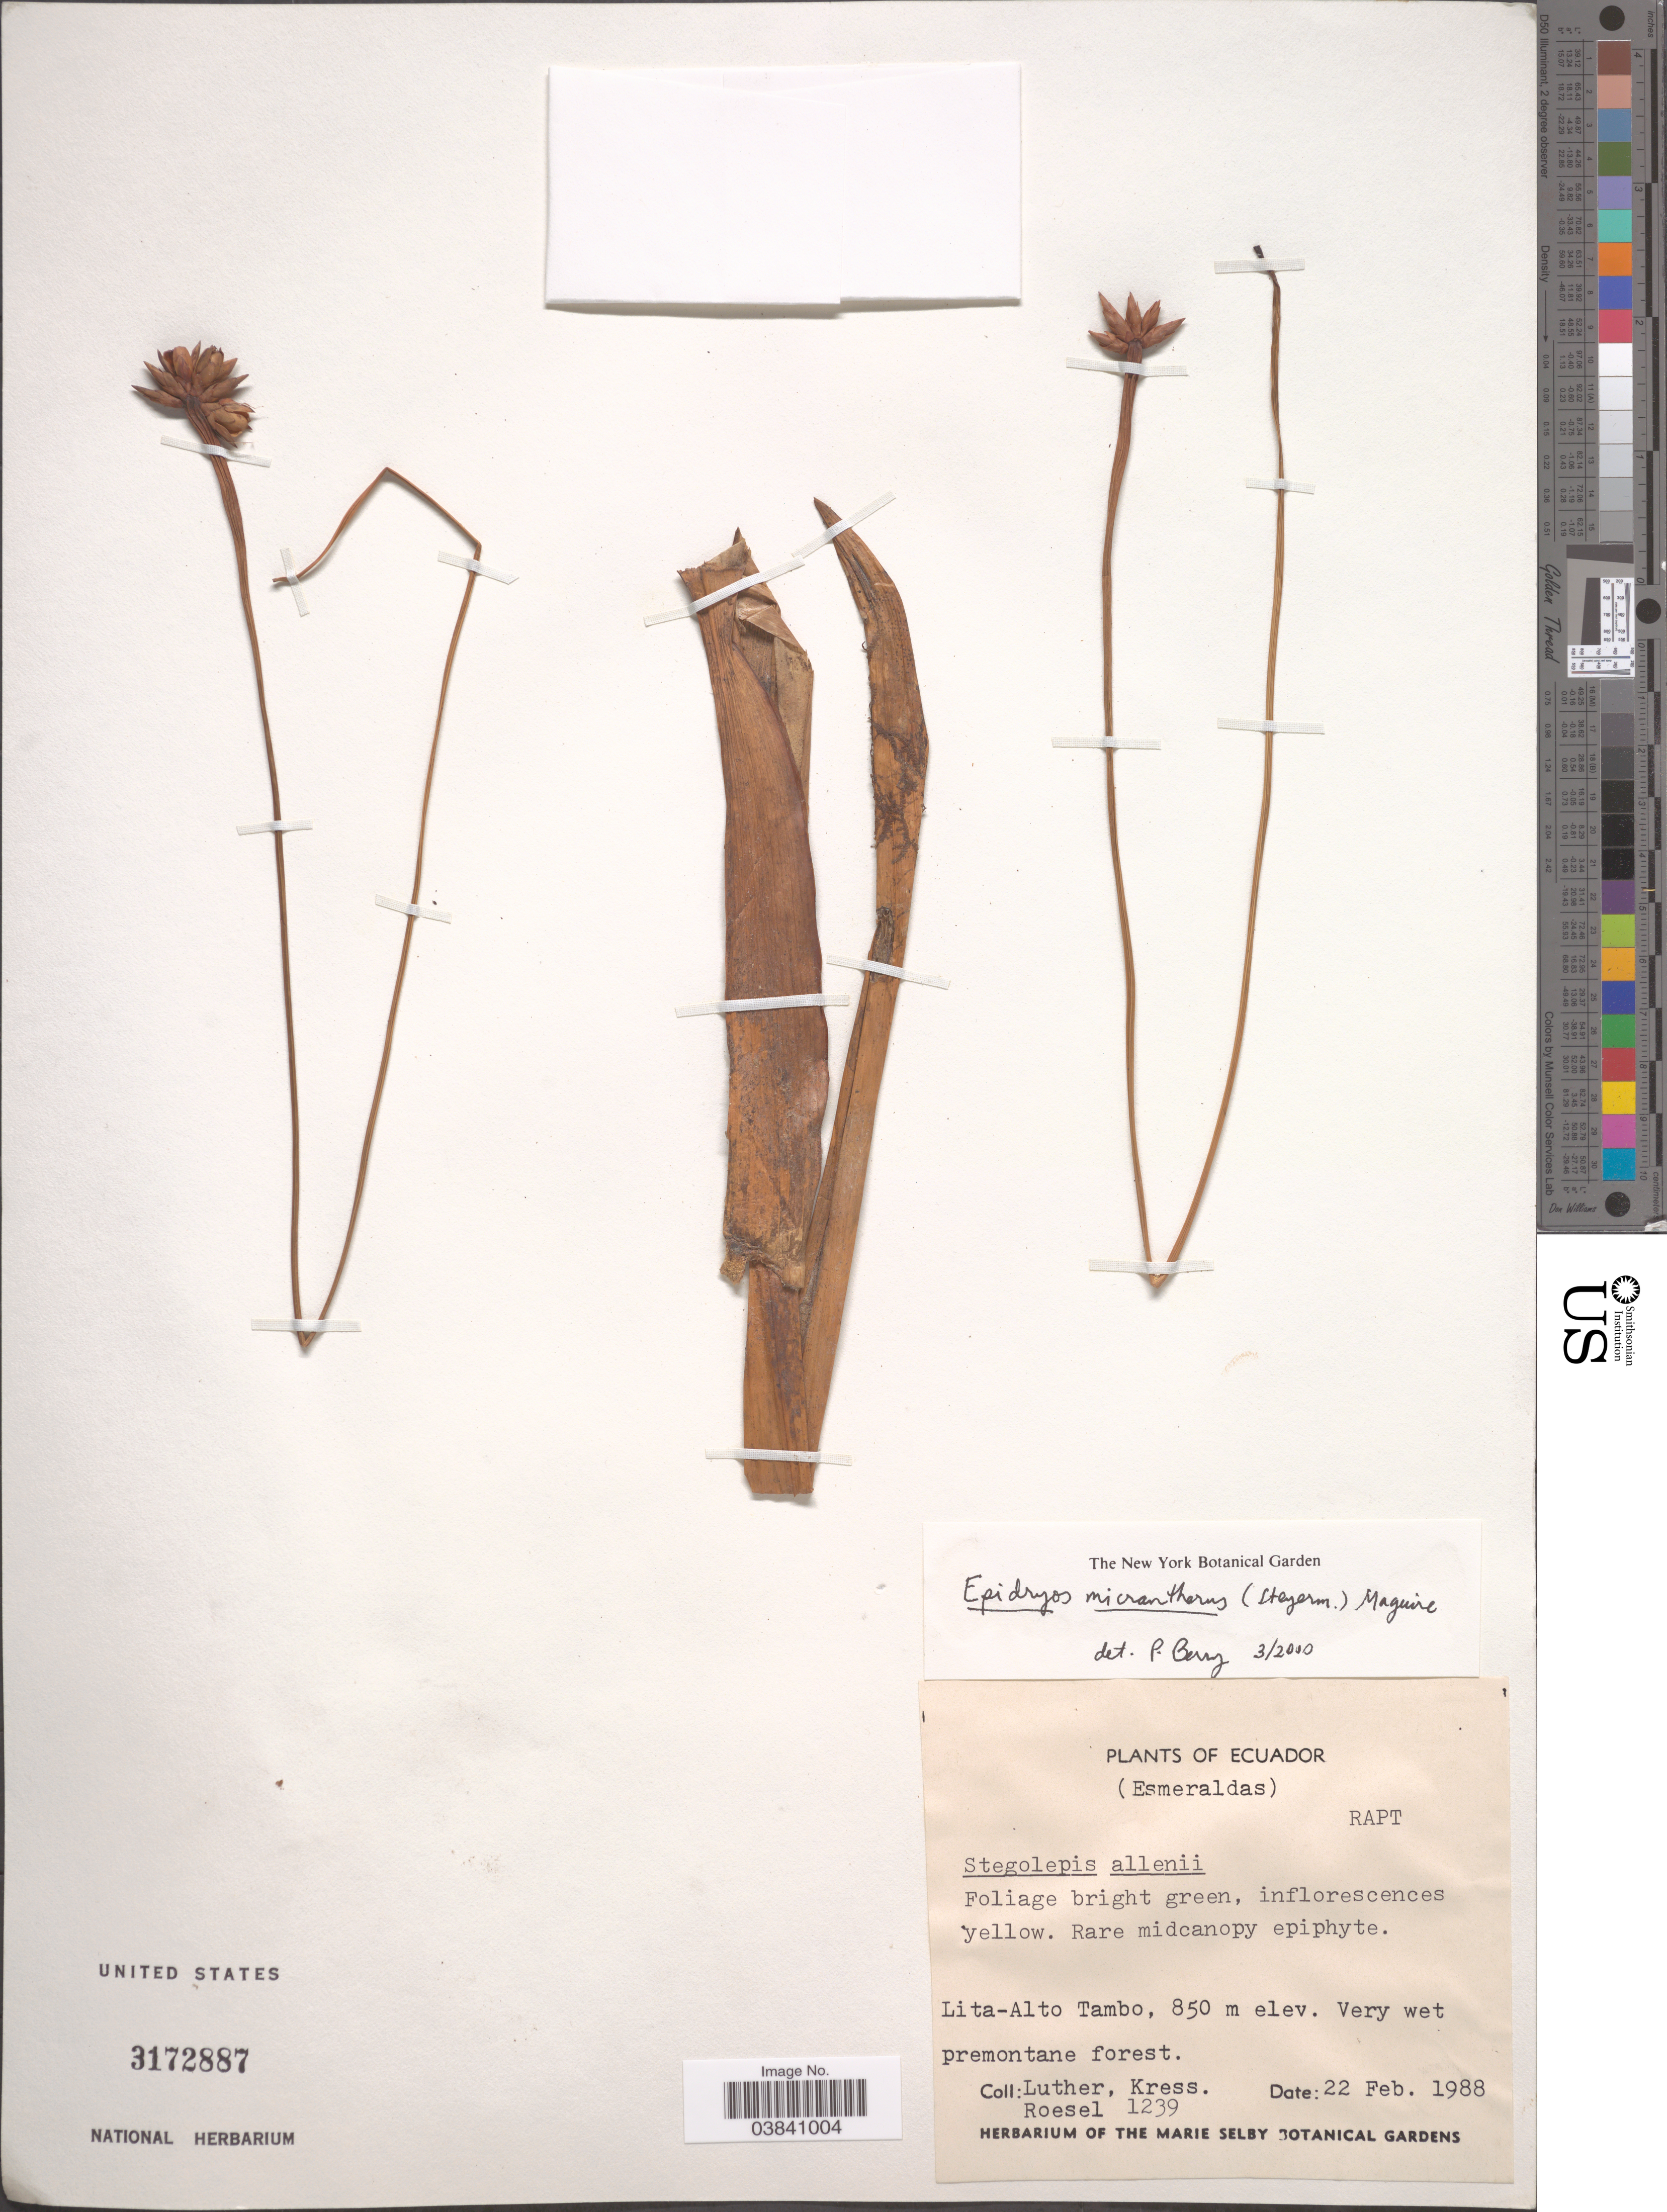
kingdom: Plantae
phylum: Tracheophyta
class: Liliopsida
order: Poales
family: Rapateaceae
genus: Epidryos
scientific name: Epidryos allenii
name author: (Steyerm.) Maguire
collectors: -- Luther, -- Kress & Roesel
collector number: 1239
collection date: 1988-02-22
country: Ecuador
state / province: Esmeraldas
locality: Lita-Alto Tambo.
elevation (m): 850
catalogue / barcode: US 3172887